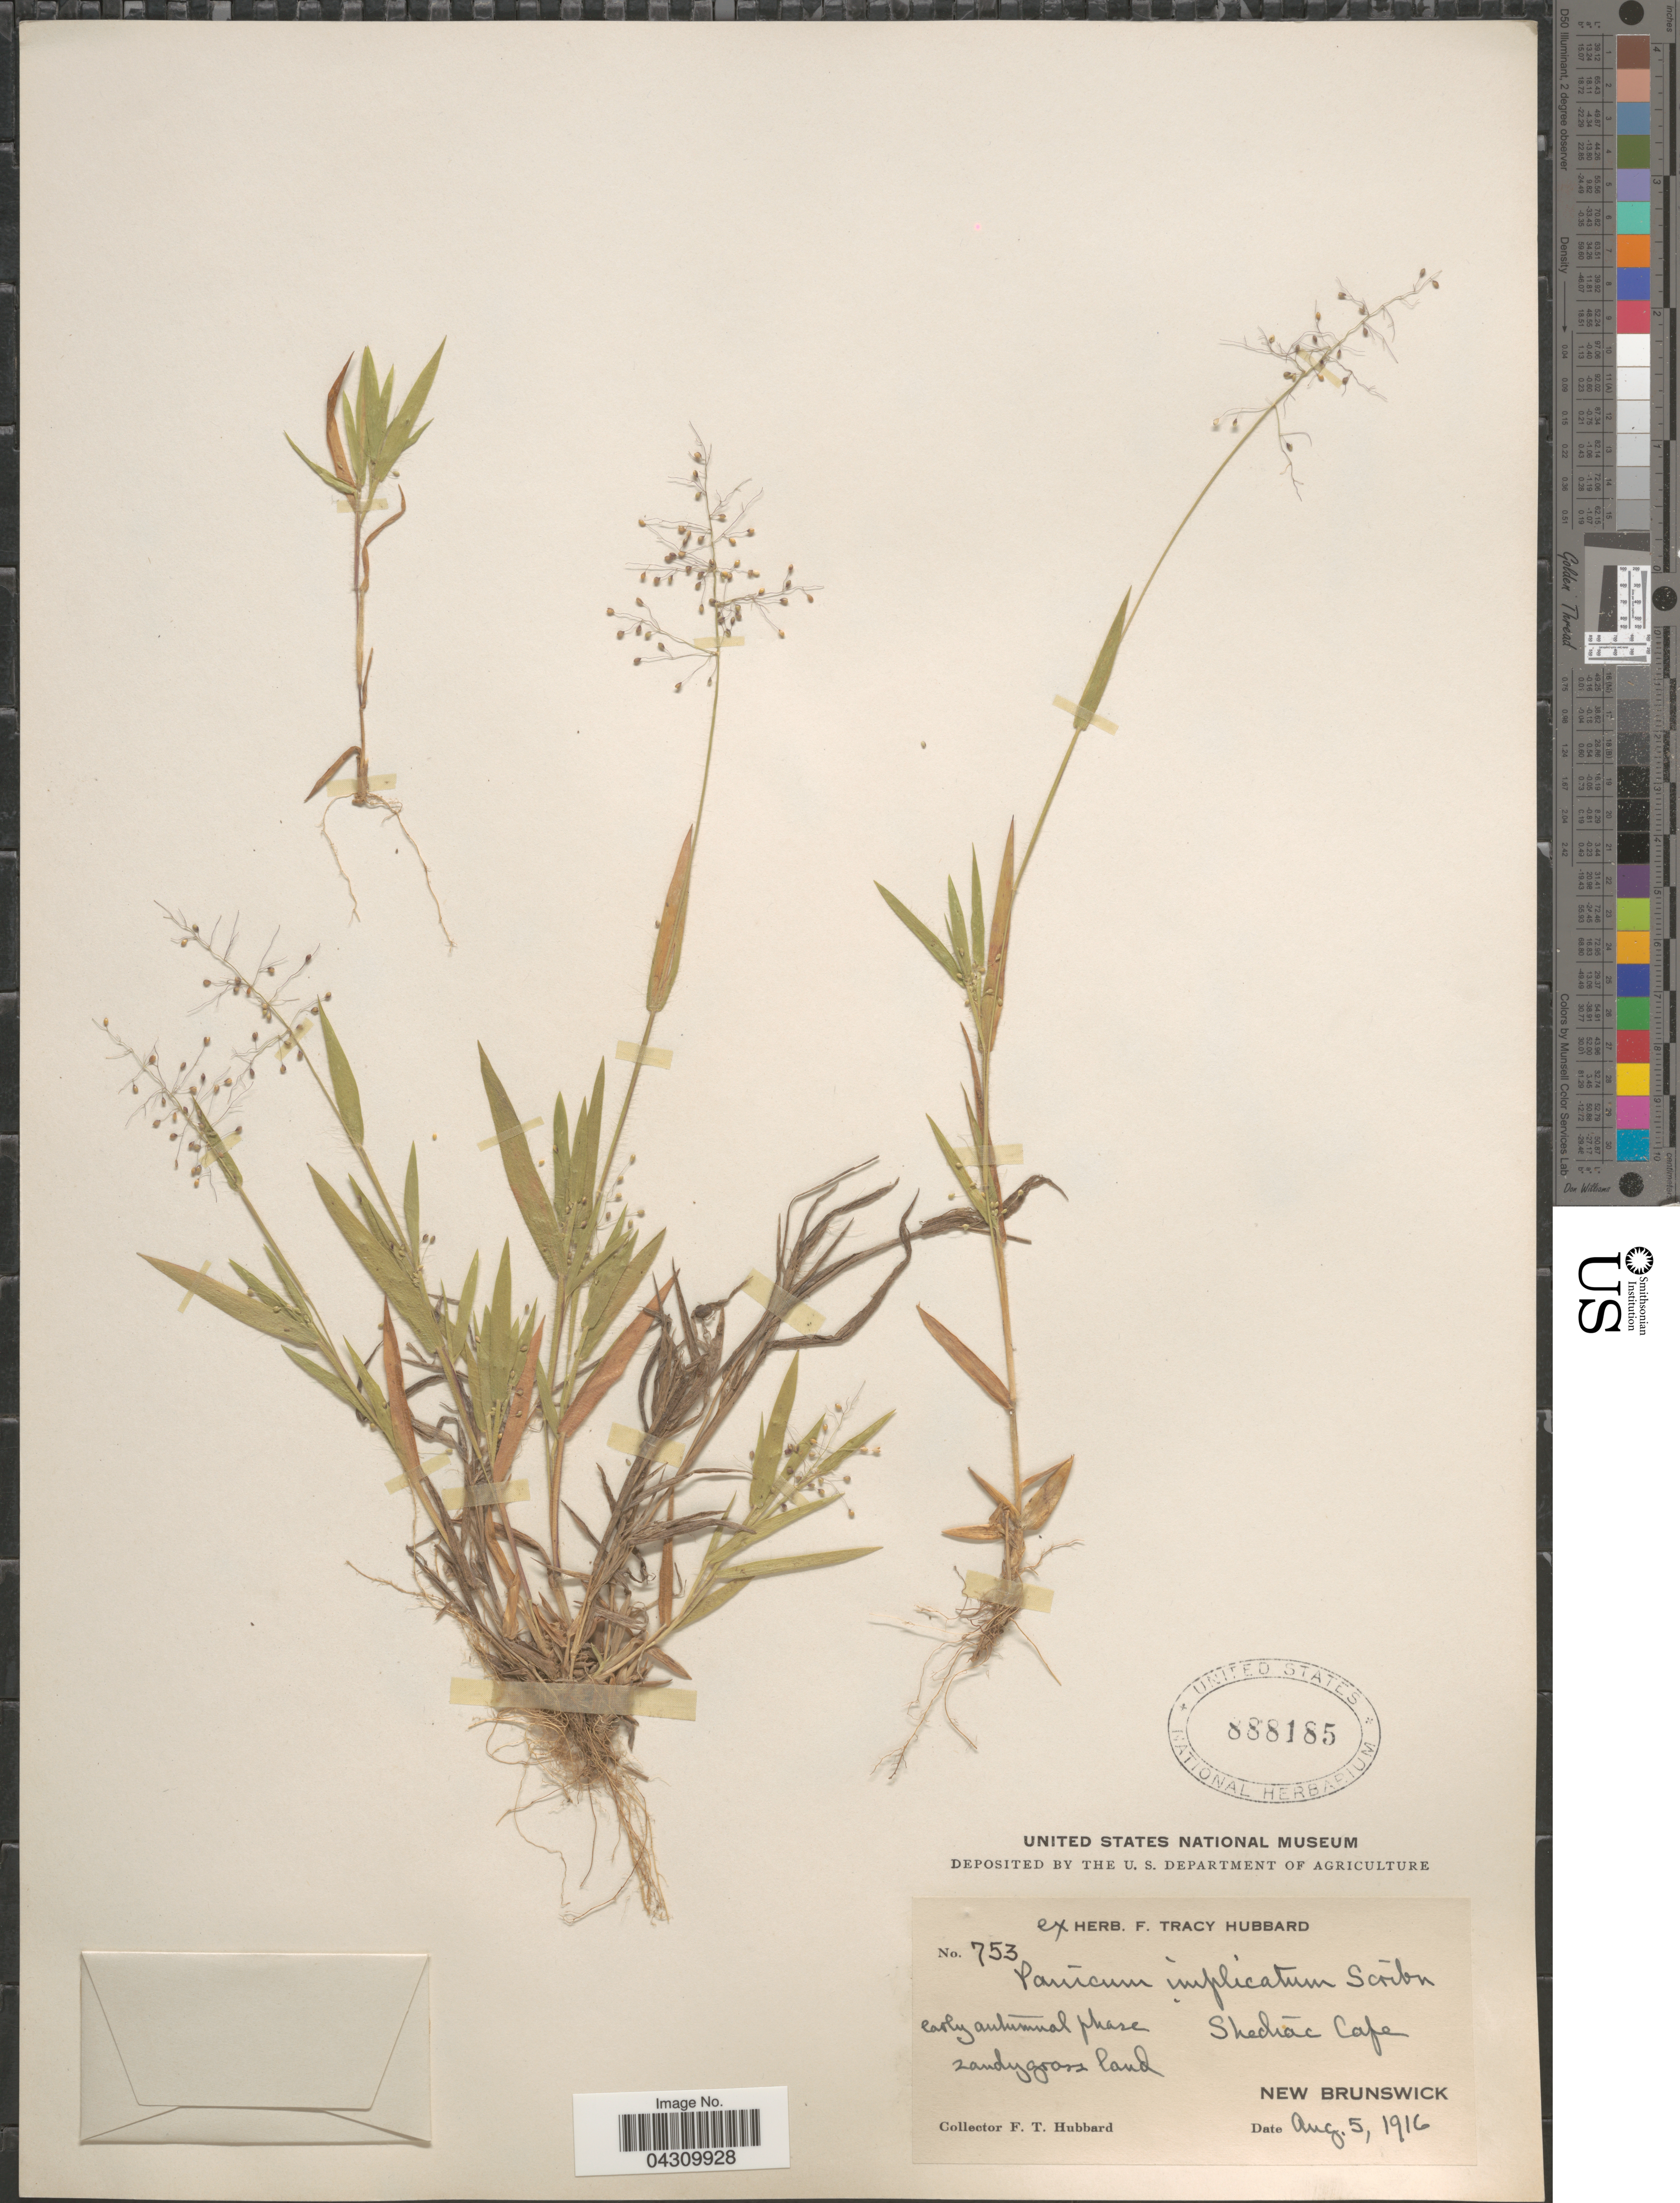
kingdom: Plantae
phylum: Tracheophyta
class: Liliopsida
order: Poales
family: Poaceae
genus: Dichanthelium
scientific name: Dichanthelium acuminatum var. acuminatum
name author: (Sw.) Gould & C.A. Clark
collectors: F. T. Hubbard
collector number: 753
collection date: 1916-08-05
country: Canada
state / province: New Brunswick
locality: Shediac Cape.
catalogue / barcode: US 888185